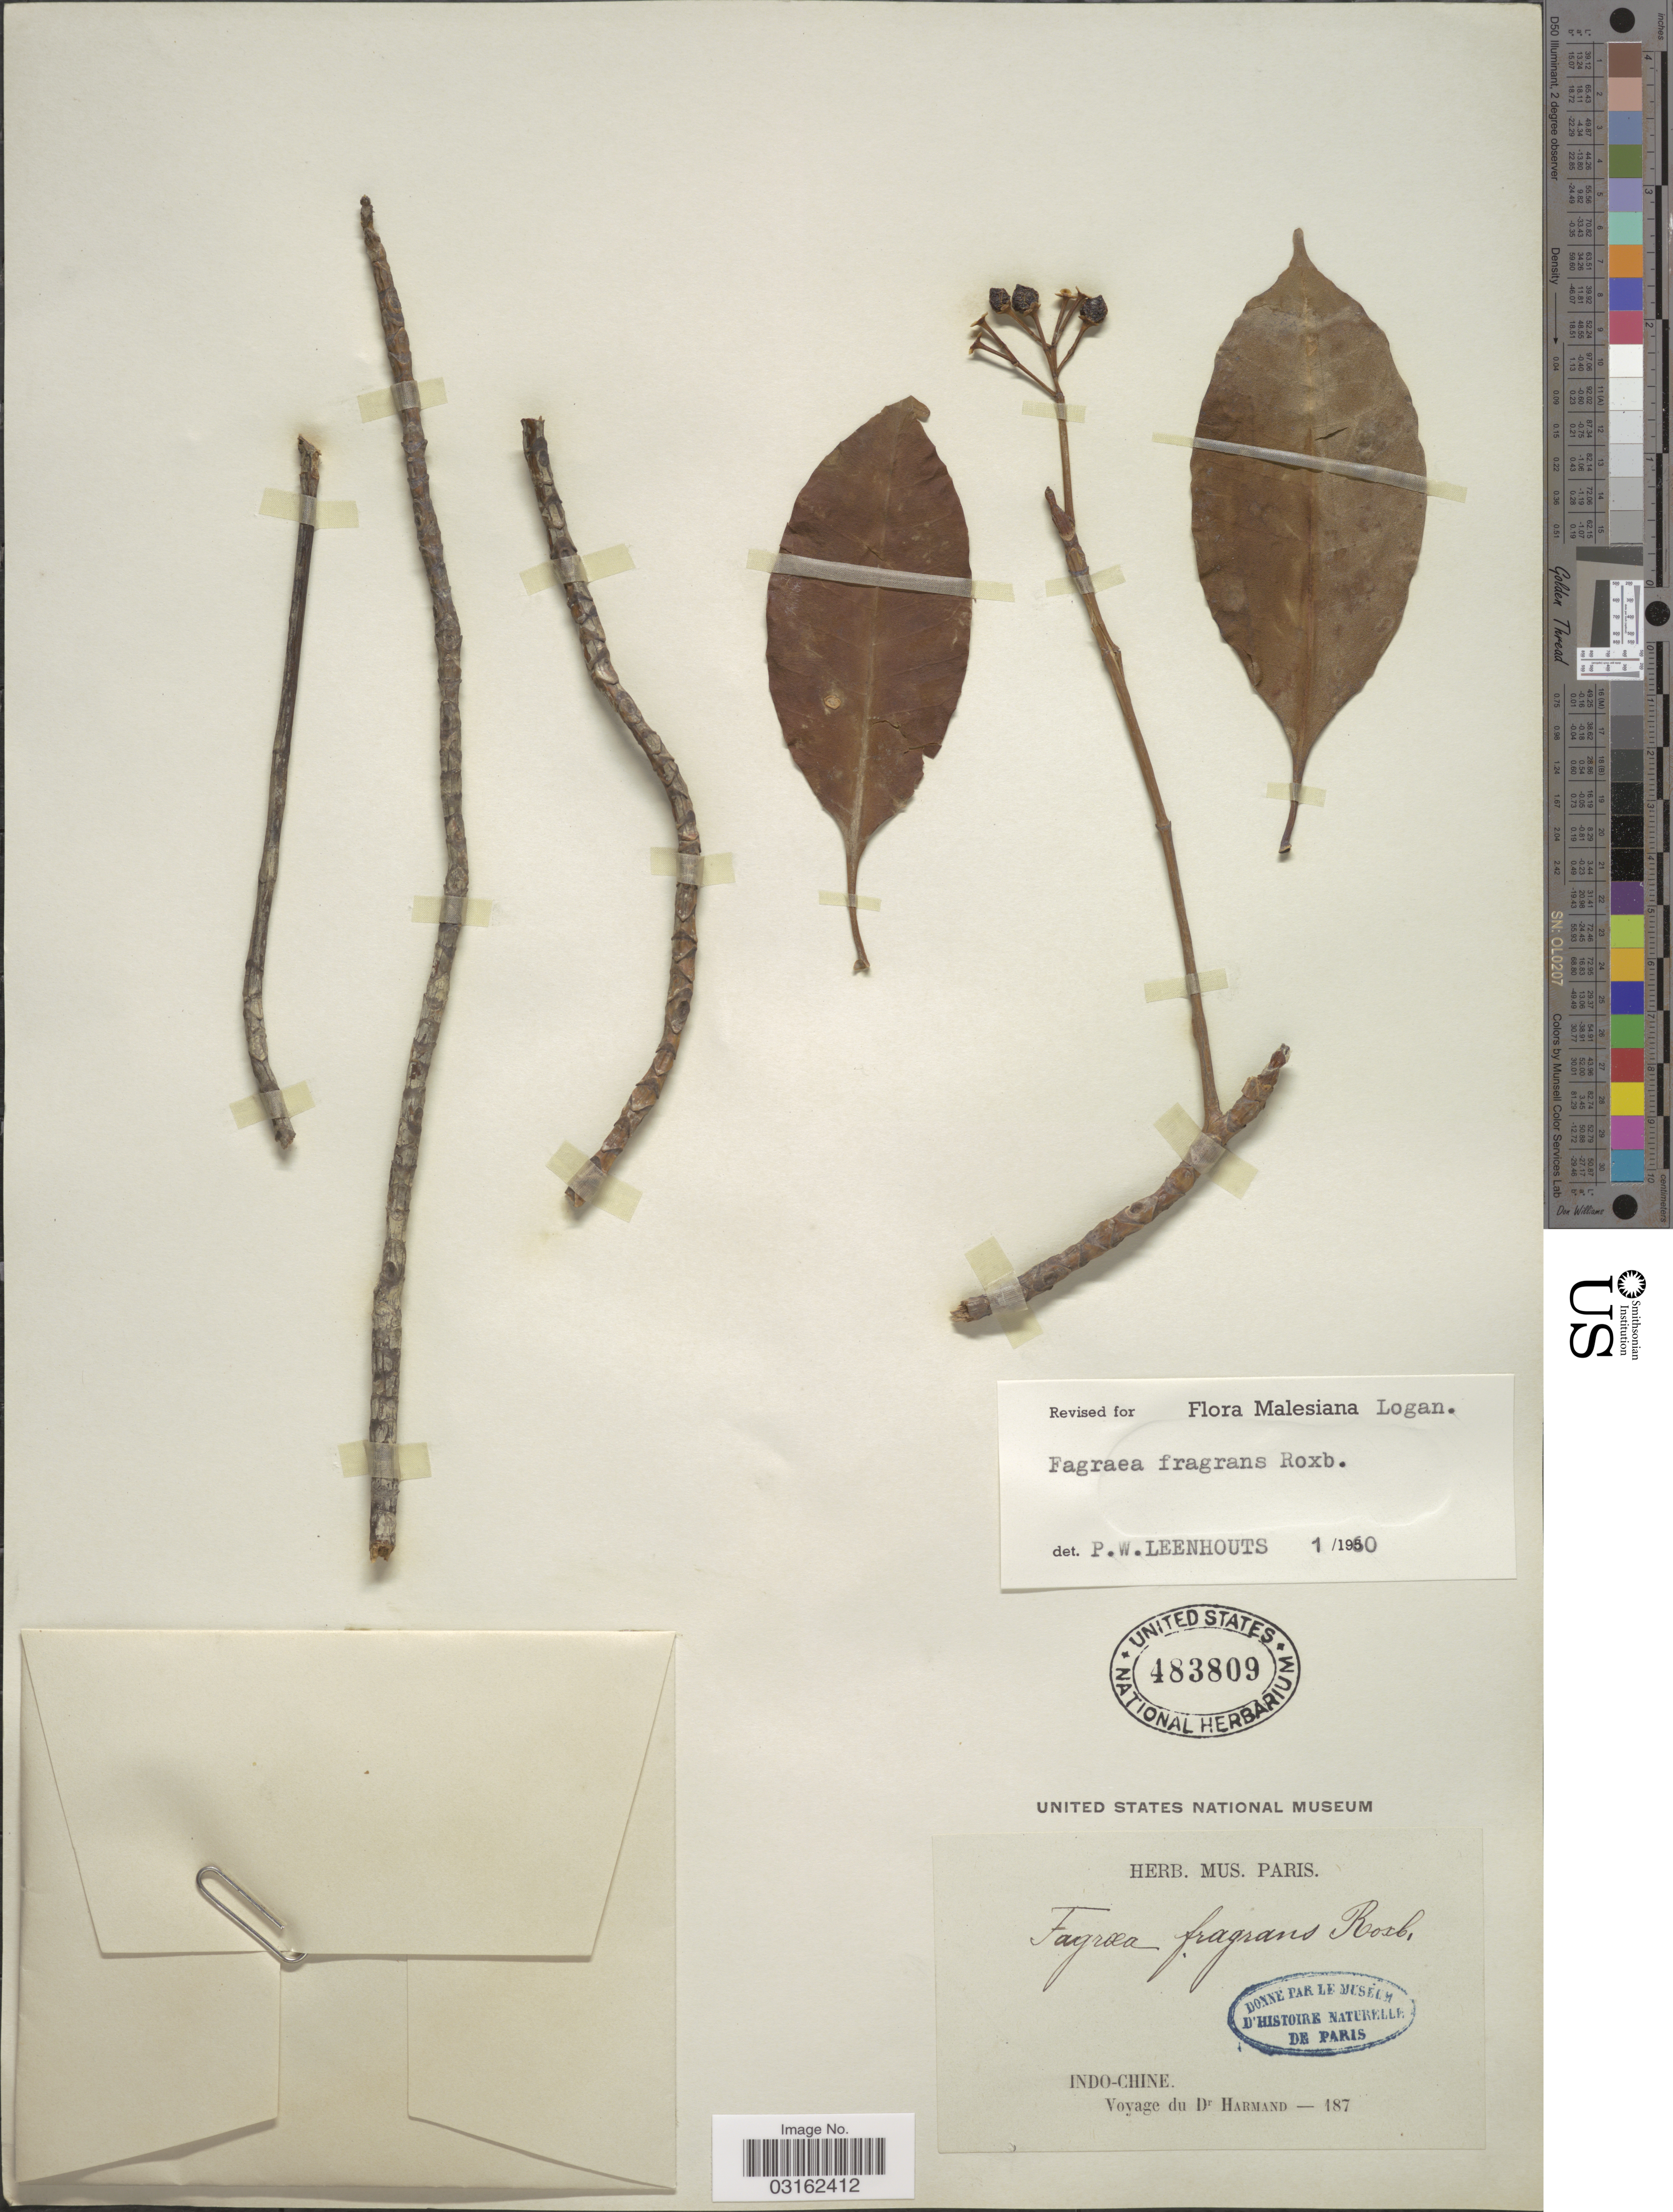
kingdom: Plantae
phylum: Tracheophyta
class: Magnoliopsida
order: Gentianales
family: Gentianaceae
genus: Fagraea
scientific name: Fagraea fragrans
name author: Roxb.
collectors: Harmand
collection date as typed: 187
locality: Indo-Chine.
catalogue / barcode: US 483809